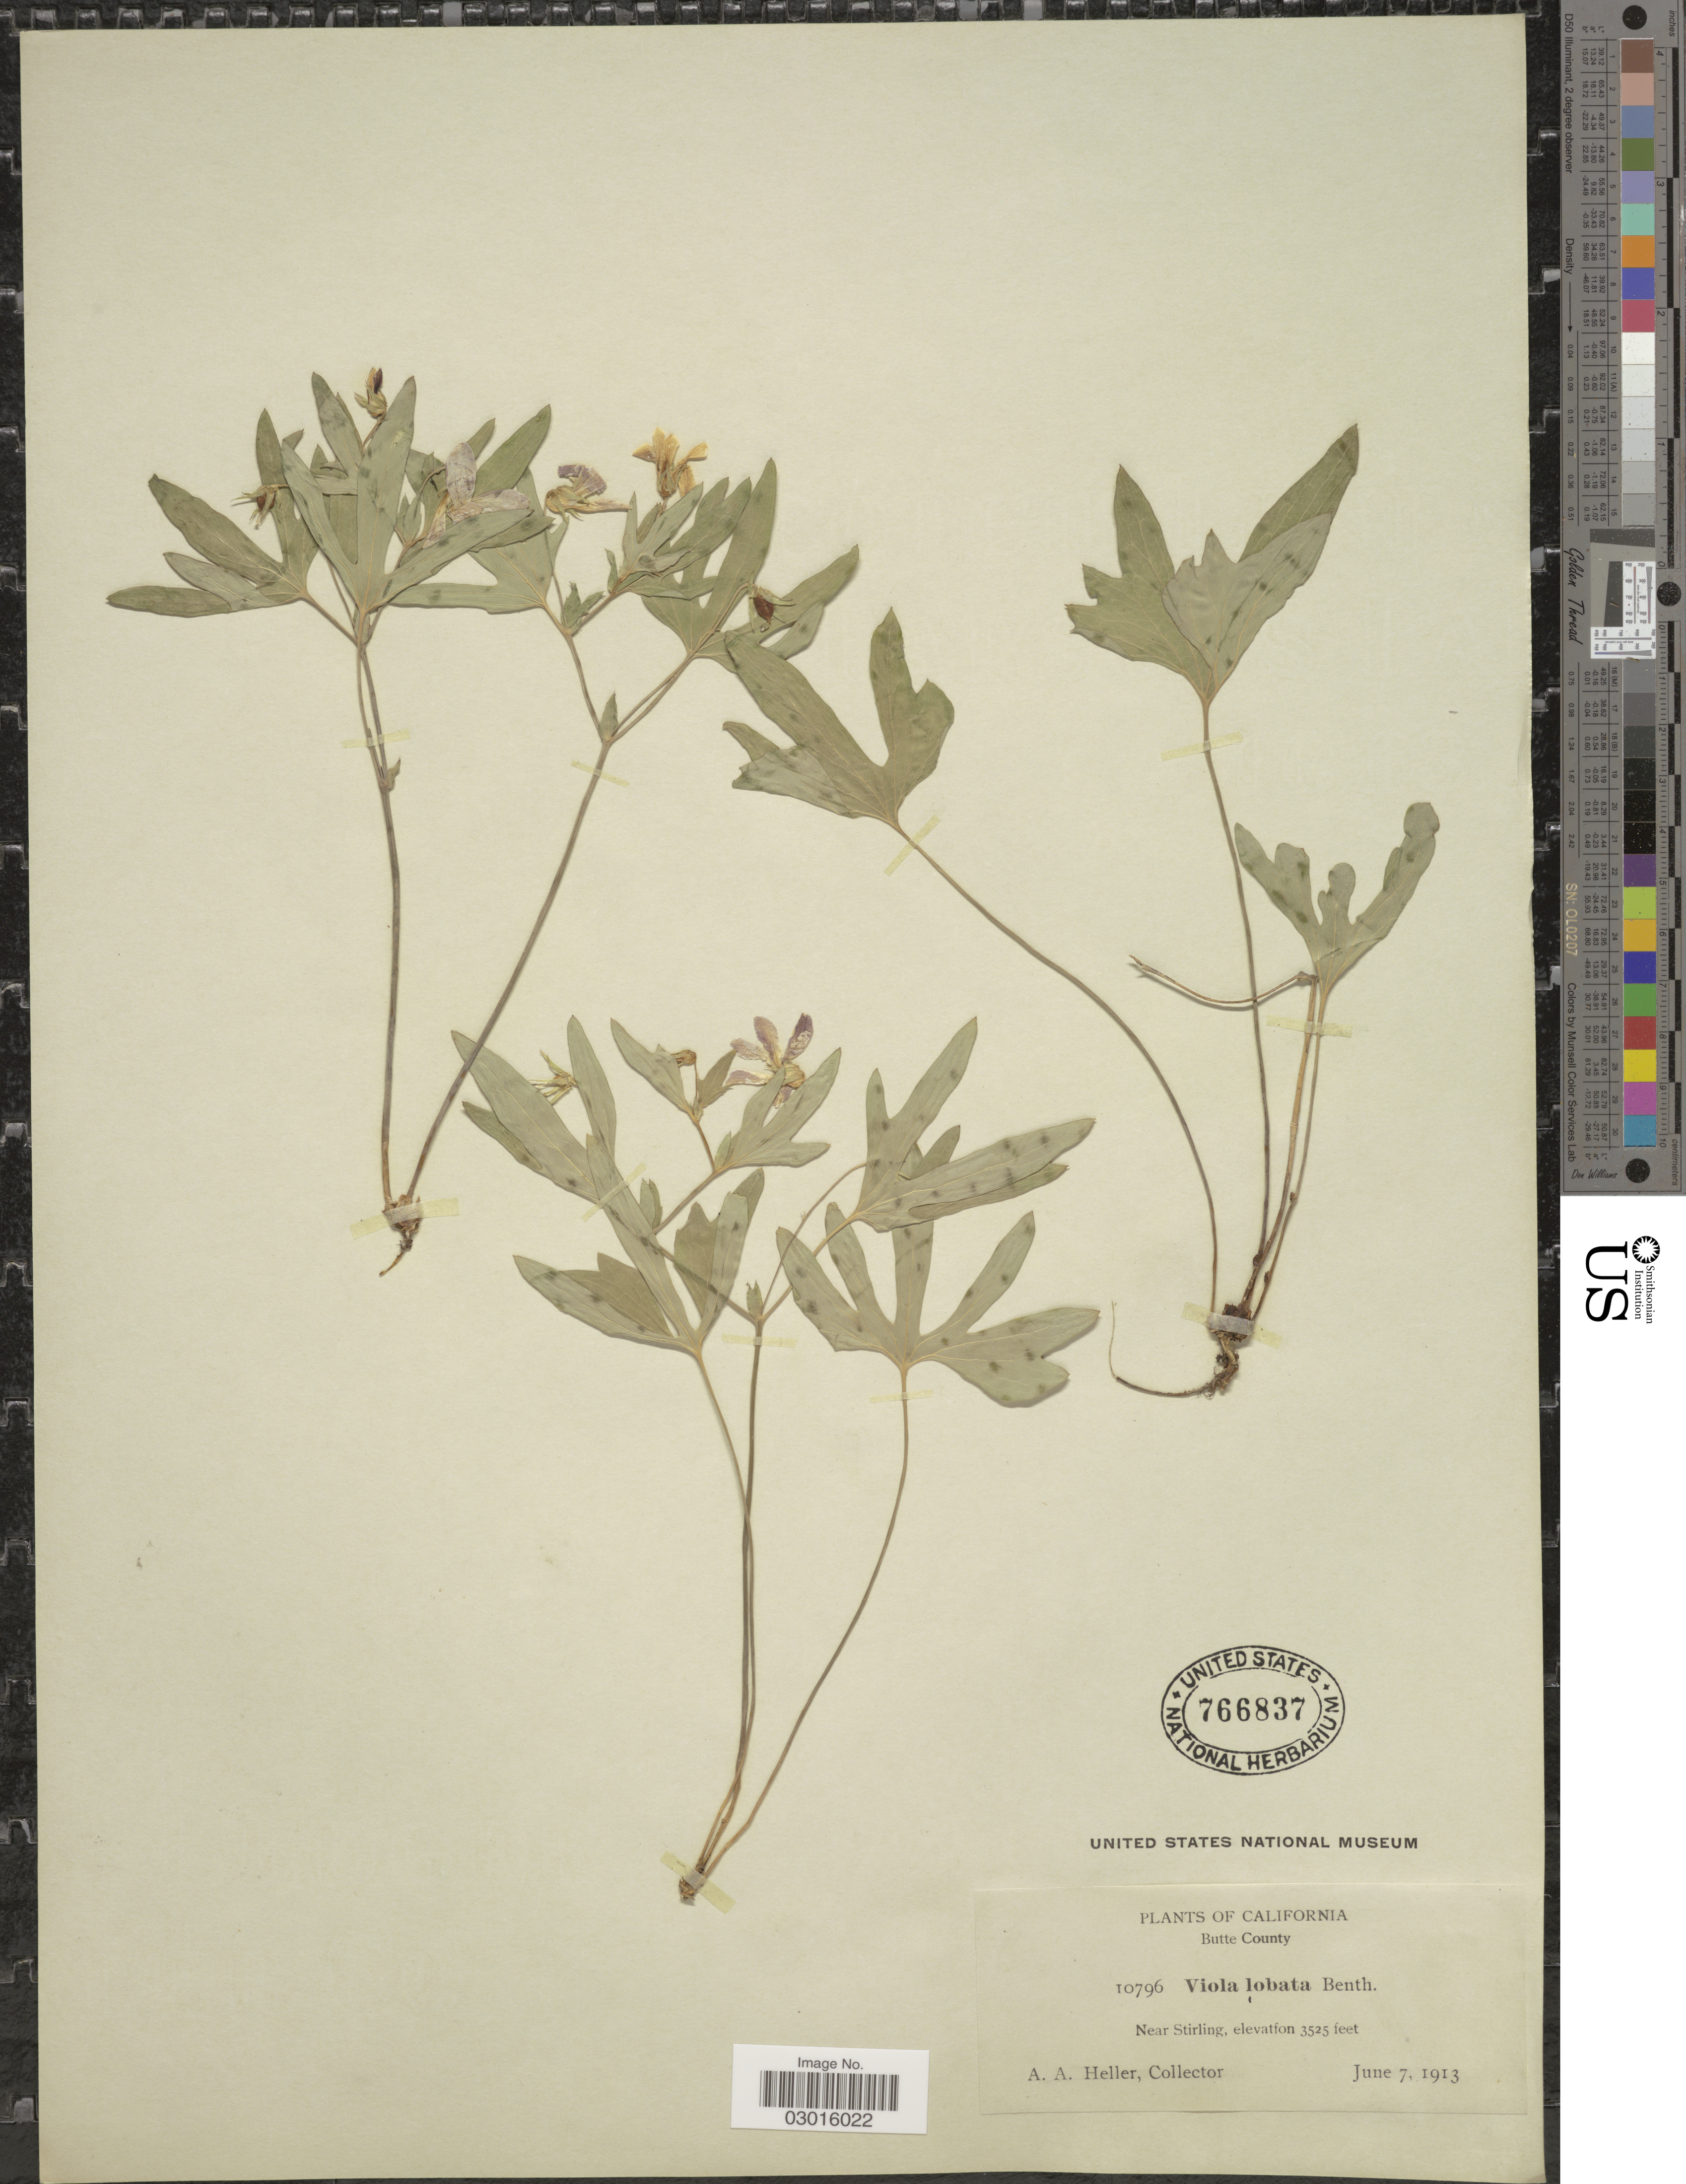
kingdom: Plantae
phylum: Tracheophyta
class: Magnoliopsida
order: Malpighiales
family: Violaceae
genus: Viola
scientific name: Viola lobata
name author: Benth.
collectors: A. A. Heller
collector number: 10796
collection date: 1913-06-07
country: United States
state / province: California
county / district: Butte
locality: Butte County, Near Stirling.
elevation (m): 1074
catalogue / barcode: US 766837